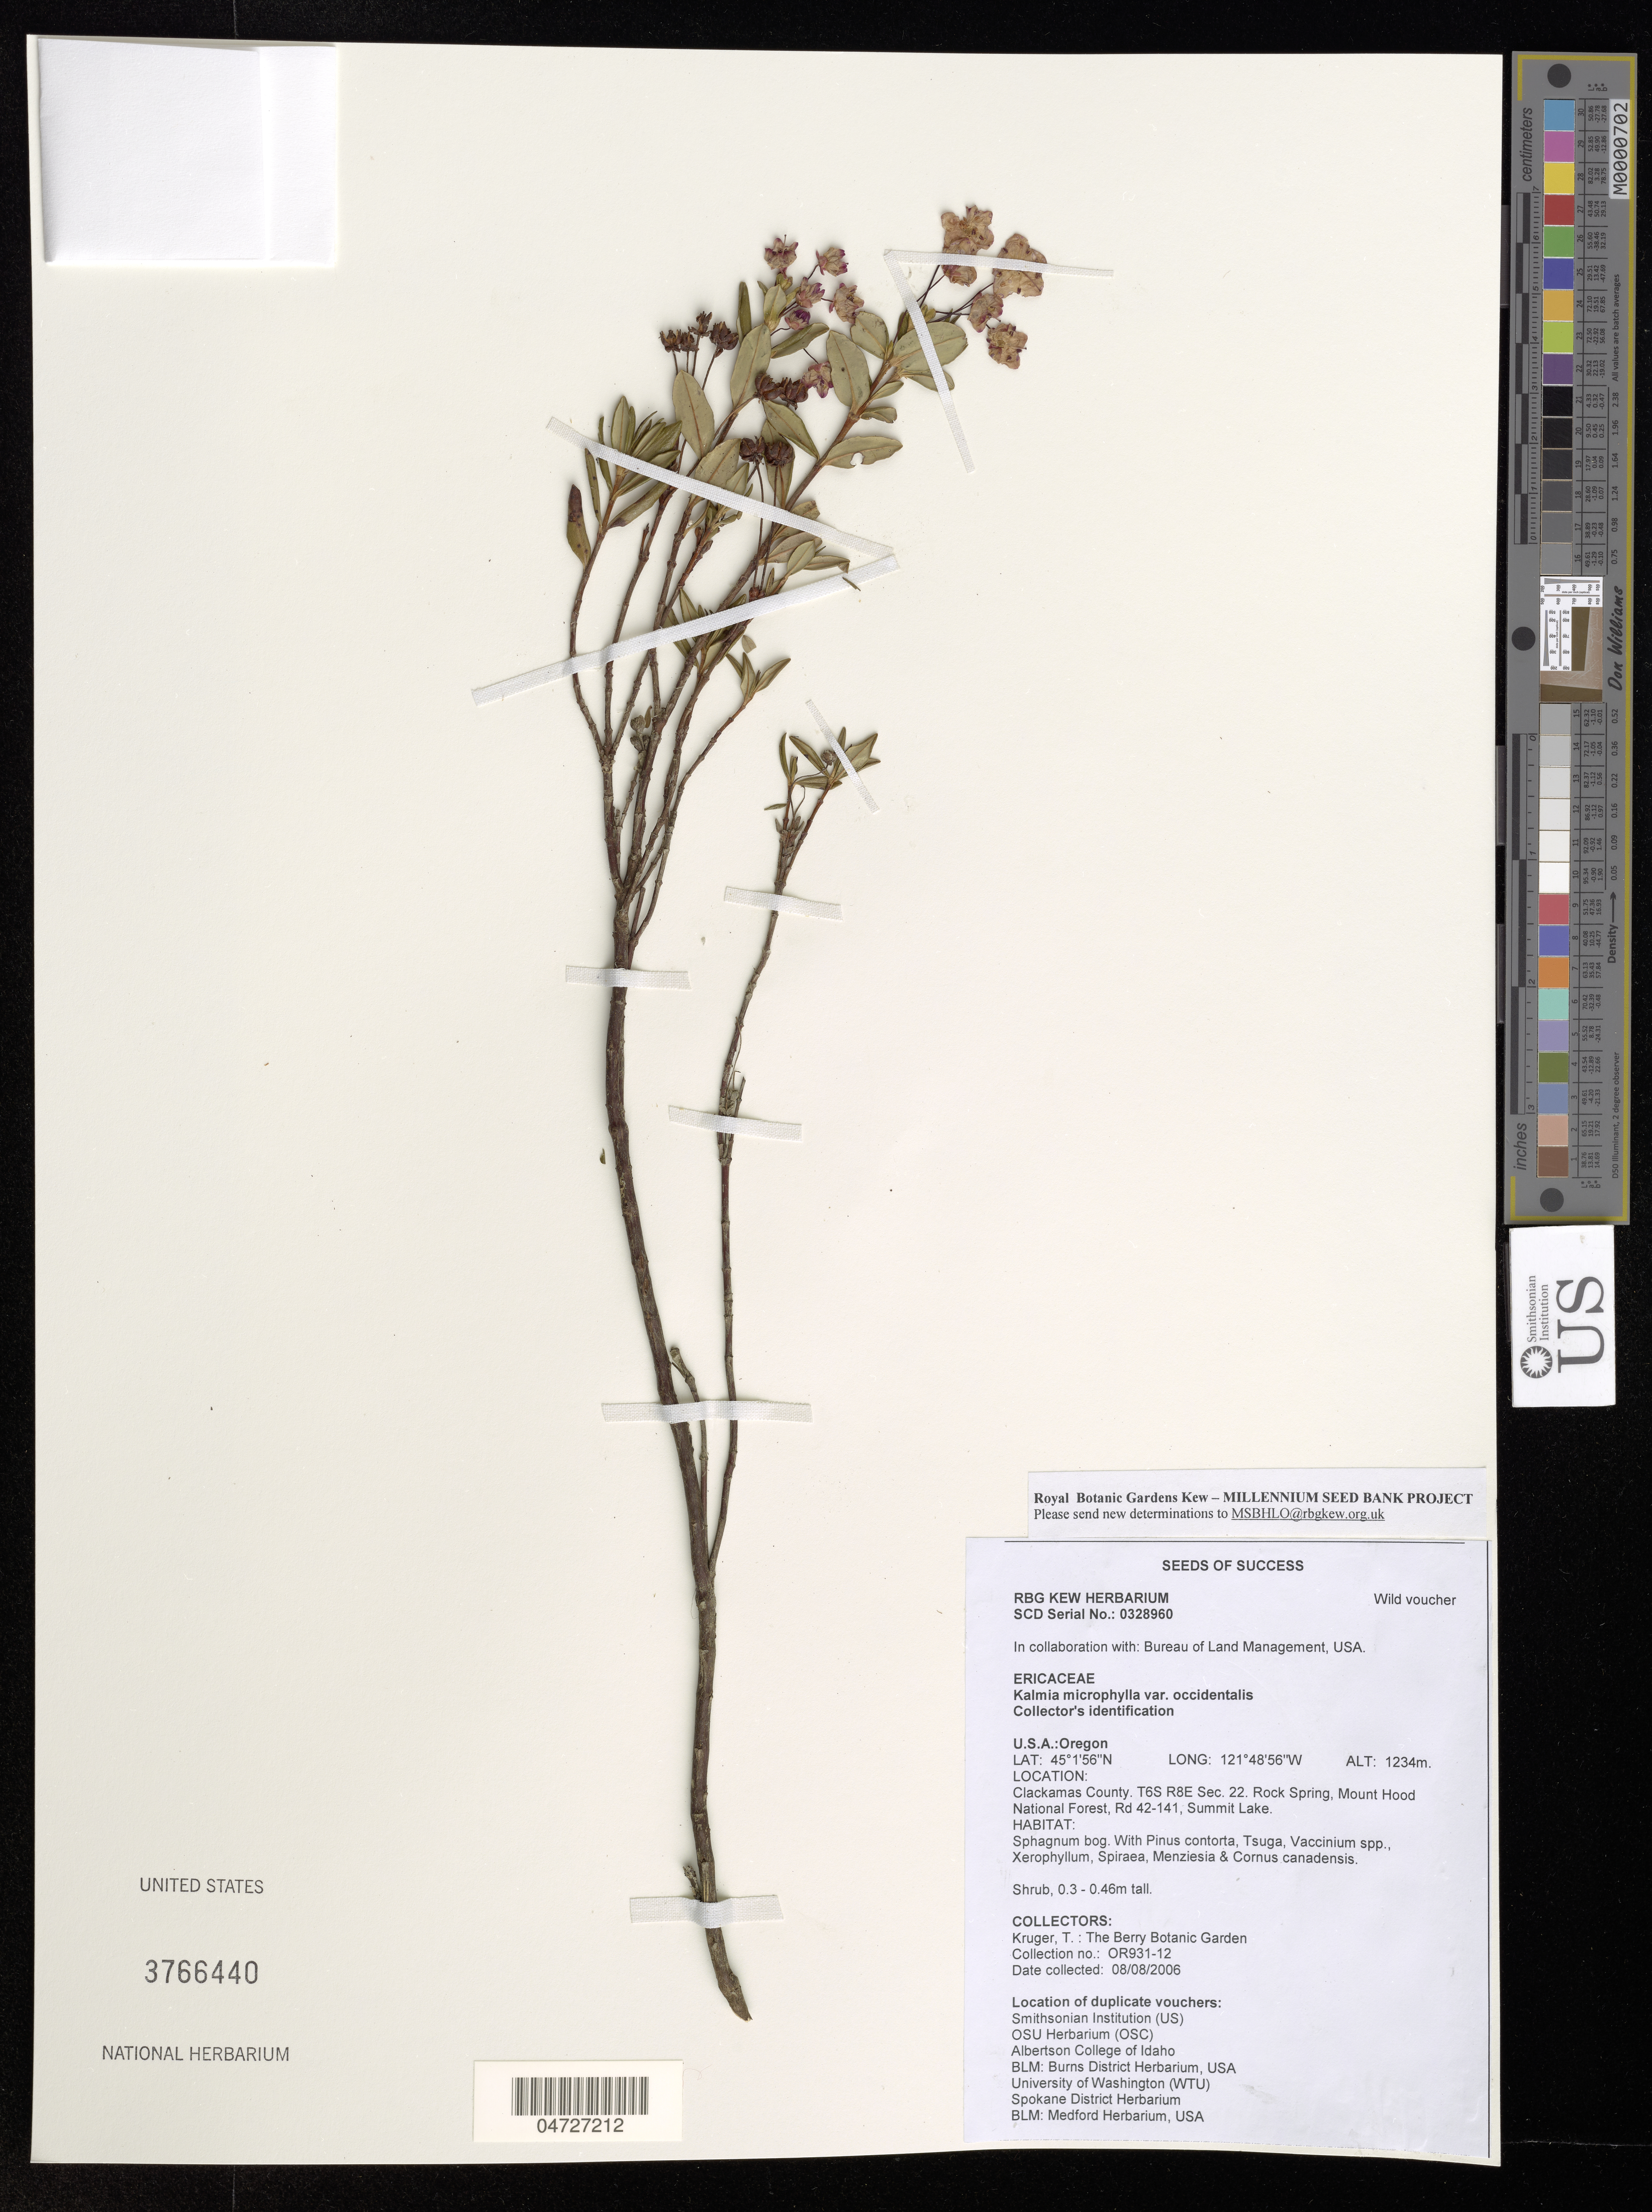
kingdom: Plantae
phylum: Tracheophyta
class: Magnoliopsida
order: Ericales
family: Ericaceae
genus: Kalmia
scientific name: Kalmia microphylla var. occidentalis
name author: (Small) Ebinger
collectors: A. M. Kruger R.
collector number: OR931-12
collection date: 2006-08-08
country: United States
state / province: Oregon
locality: Clackamas County. T6S R8E Sec. 22. Rock Spring, Mount Hood National Forest, Rd 42-141, Summit Lake.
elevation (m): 1234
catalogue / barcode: US 3766440